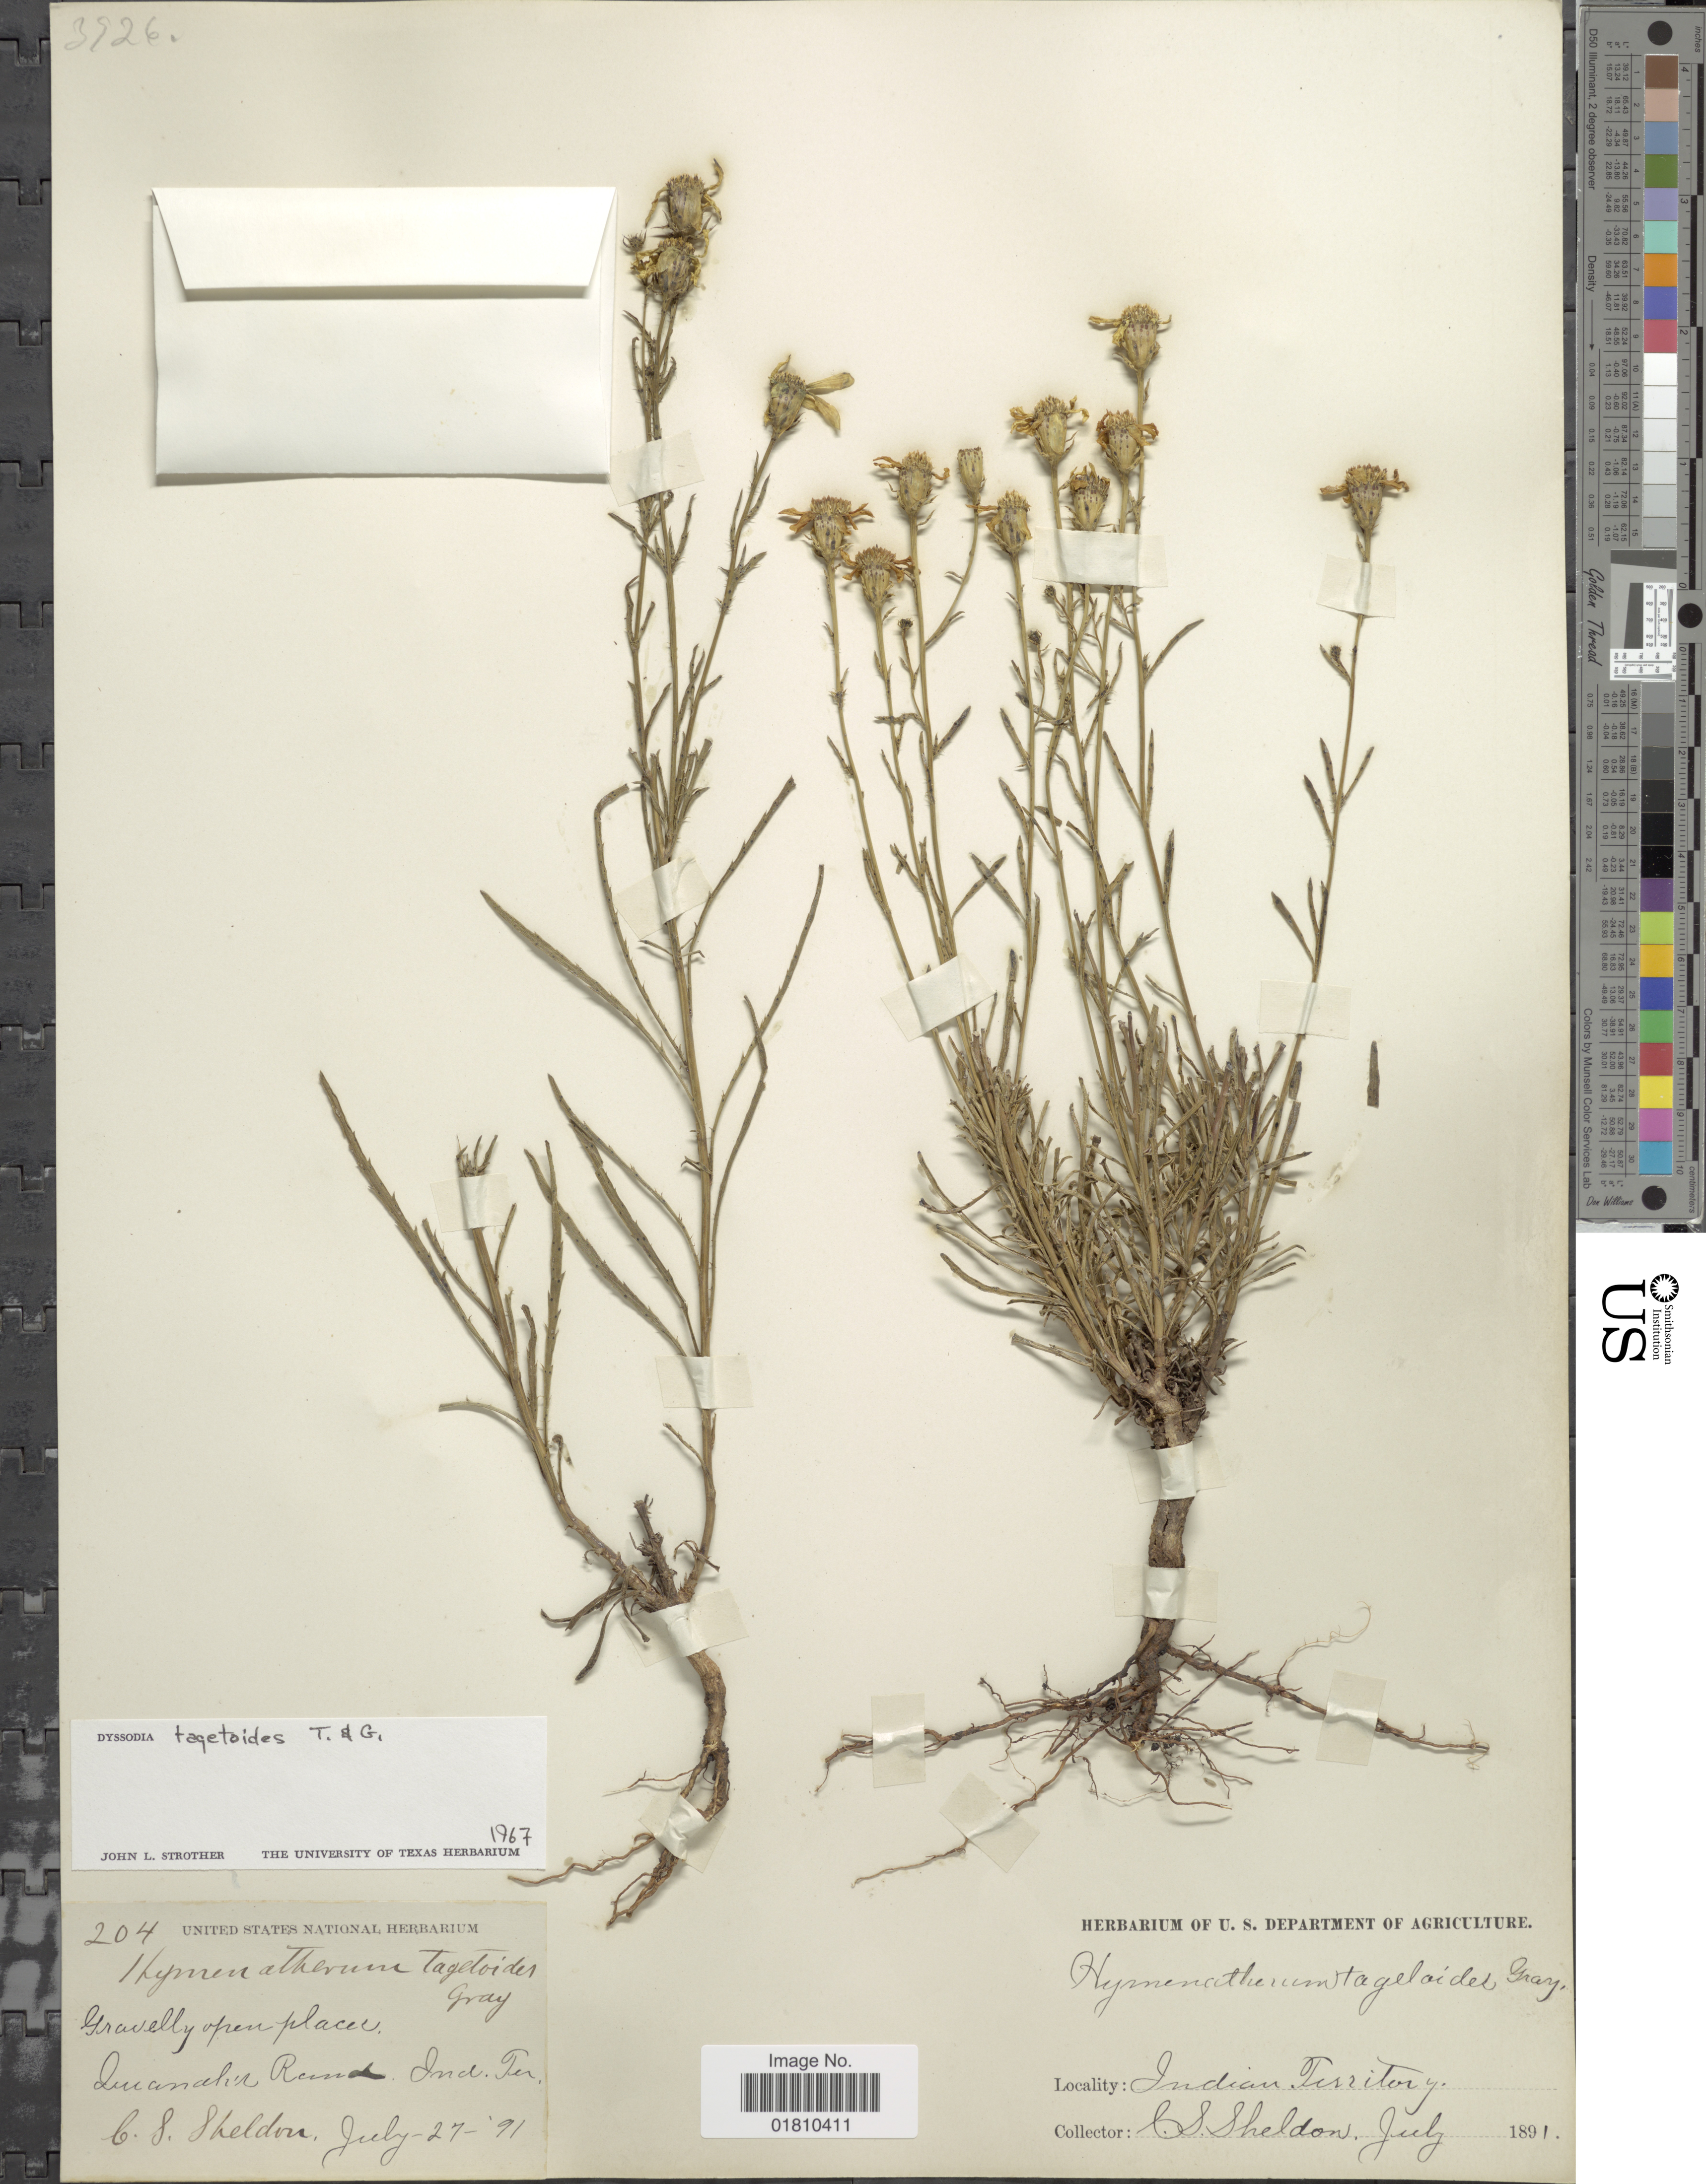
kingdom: Plantae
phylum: Tracheophyta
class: Magnoliopsida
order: Asterales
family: Asteraceae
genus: Dysodiopsis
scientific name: Dysodiopsis tagetoides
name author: (Torr. & A. Gray) Rydb.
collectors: C. S. Sheldon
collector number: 204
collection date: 1891-07-27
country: United States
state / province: Oklahoma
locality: Gravelly open places, Quanah's Ranch, Indian Territory.